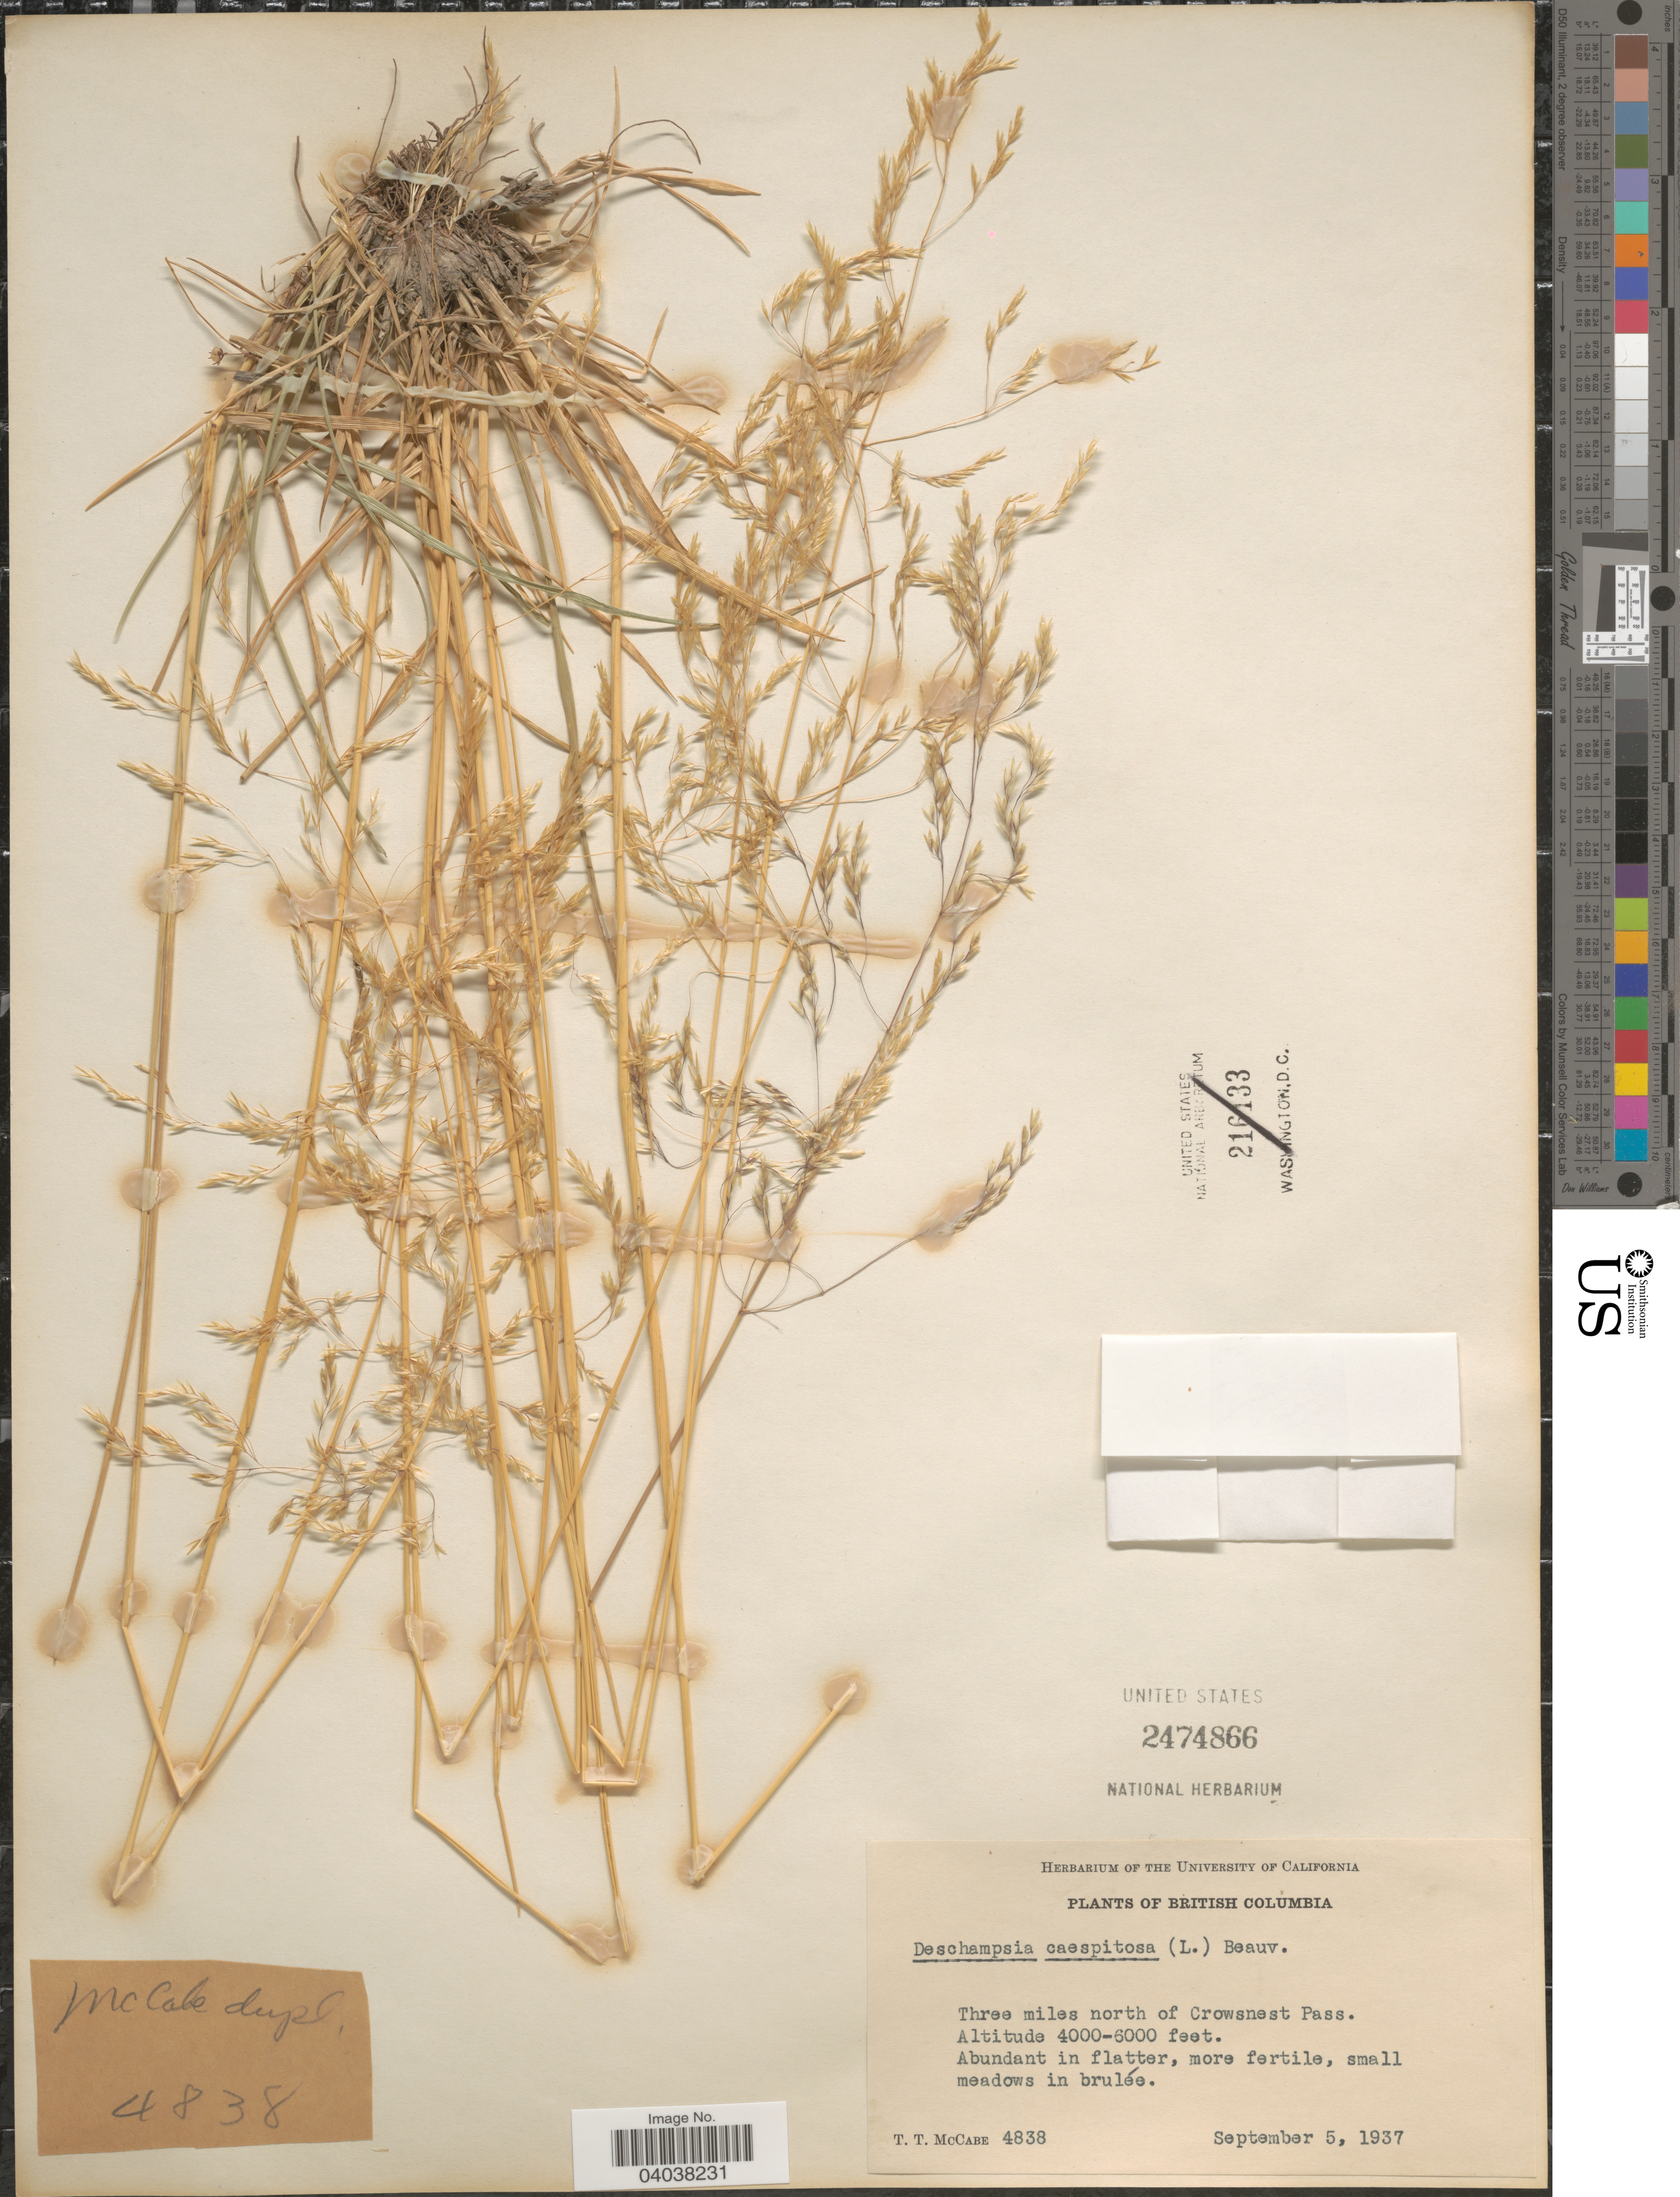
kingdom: Plantae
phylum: Tracheophyta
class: Liliopsida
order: Poales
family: Poaceae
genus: Deschampsia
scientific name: Deschampsia cespitosa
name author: (L.) P. Beauv.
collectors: T. McCabe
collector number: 4838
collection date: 1937-09-05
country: Canada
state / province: British Columbia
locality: Three miles north of Crowsnest Pass.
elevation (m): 1219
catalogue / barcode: US 2474866